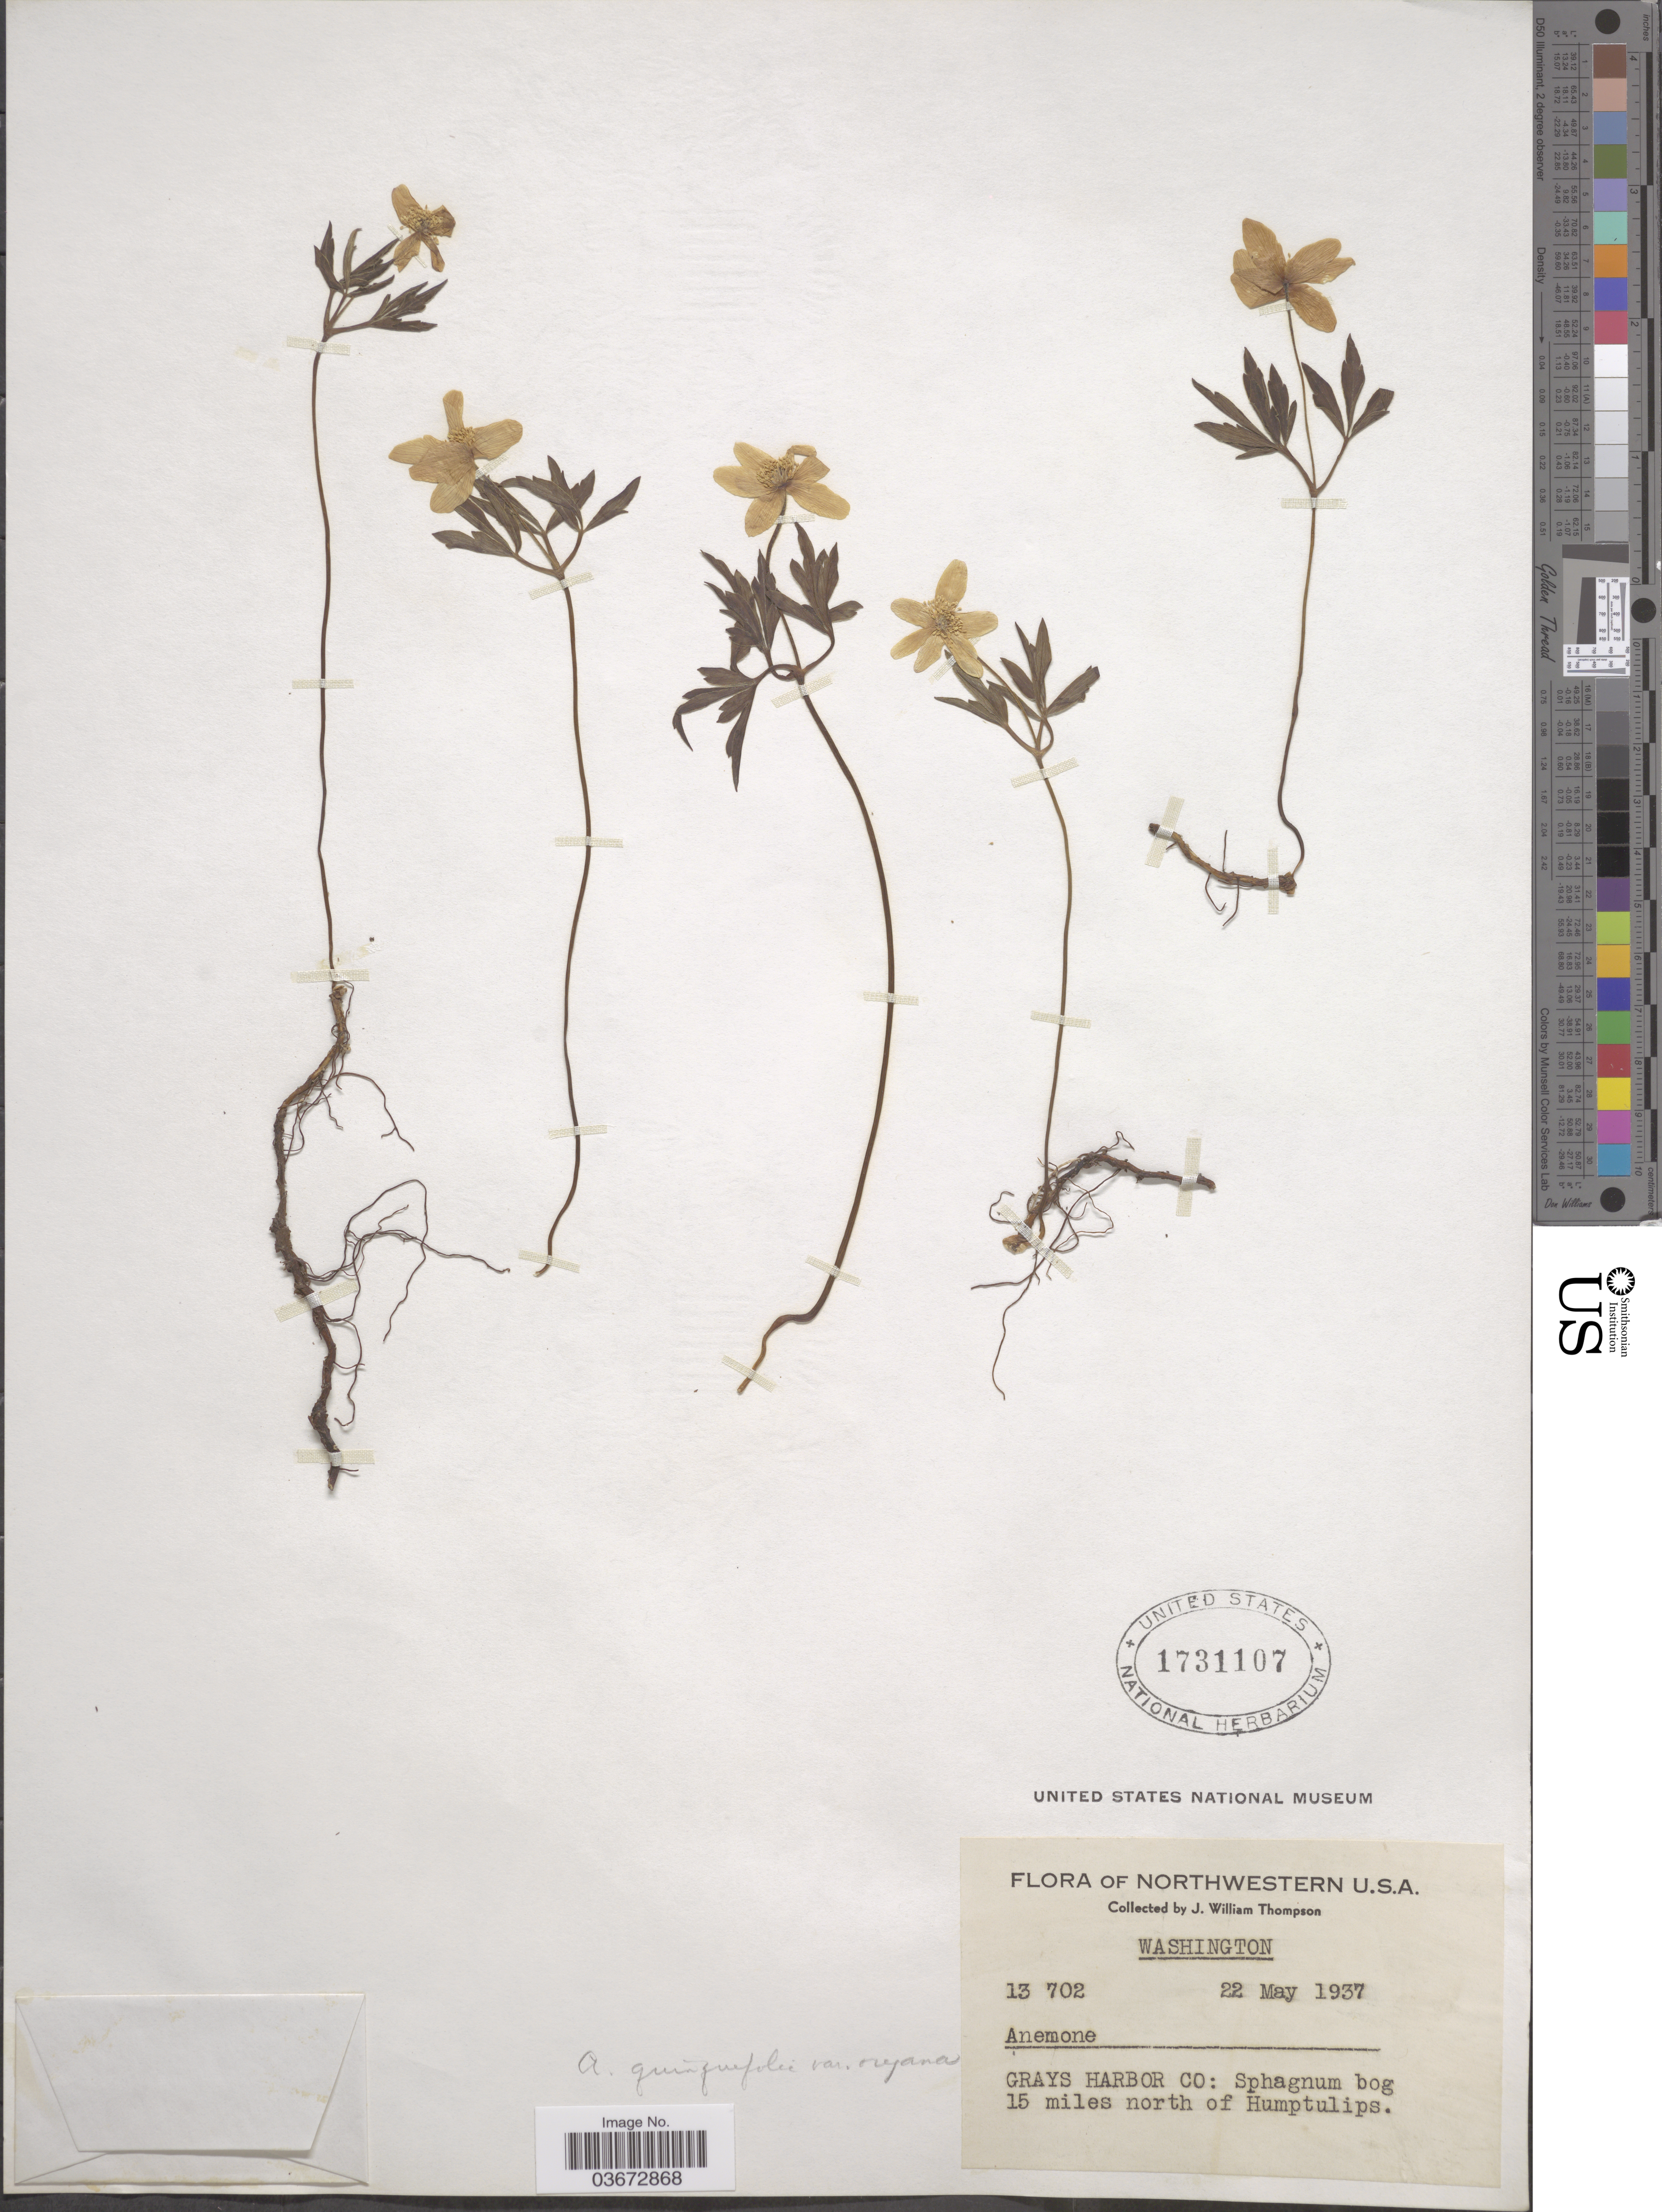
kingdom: Plantae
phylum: Tracheophyta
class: Magnoliopsida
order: Ranunculales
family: Ranunculaceae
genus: Anemone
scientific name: Anemone quinquefolia var. oregana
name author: (A. Gray) B.L. Rob.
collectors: J. W. Thompson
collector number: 13702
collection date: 1937-05-22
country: United States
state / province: Washington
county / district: Grays Harbor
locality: Grays Harbor Co: Sphagnum bog 15 miles north of Humptulips.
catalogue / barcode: US 1731107